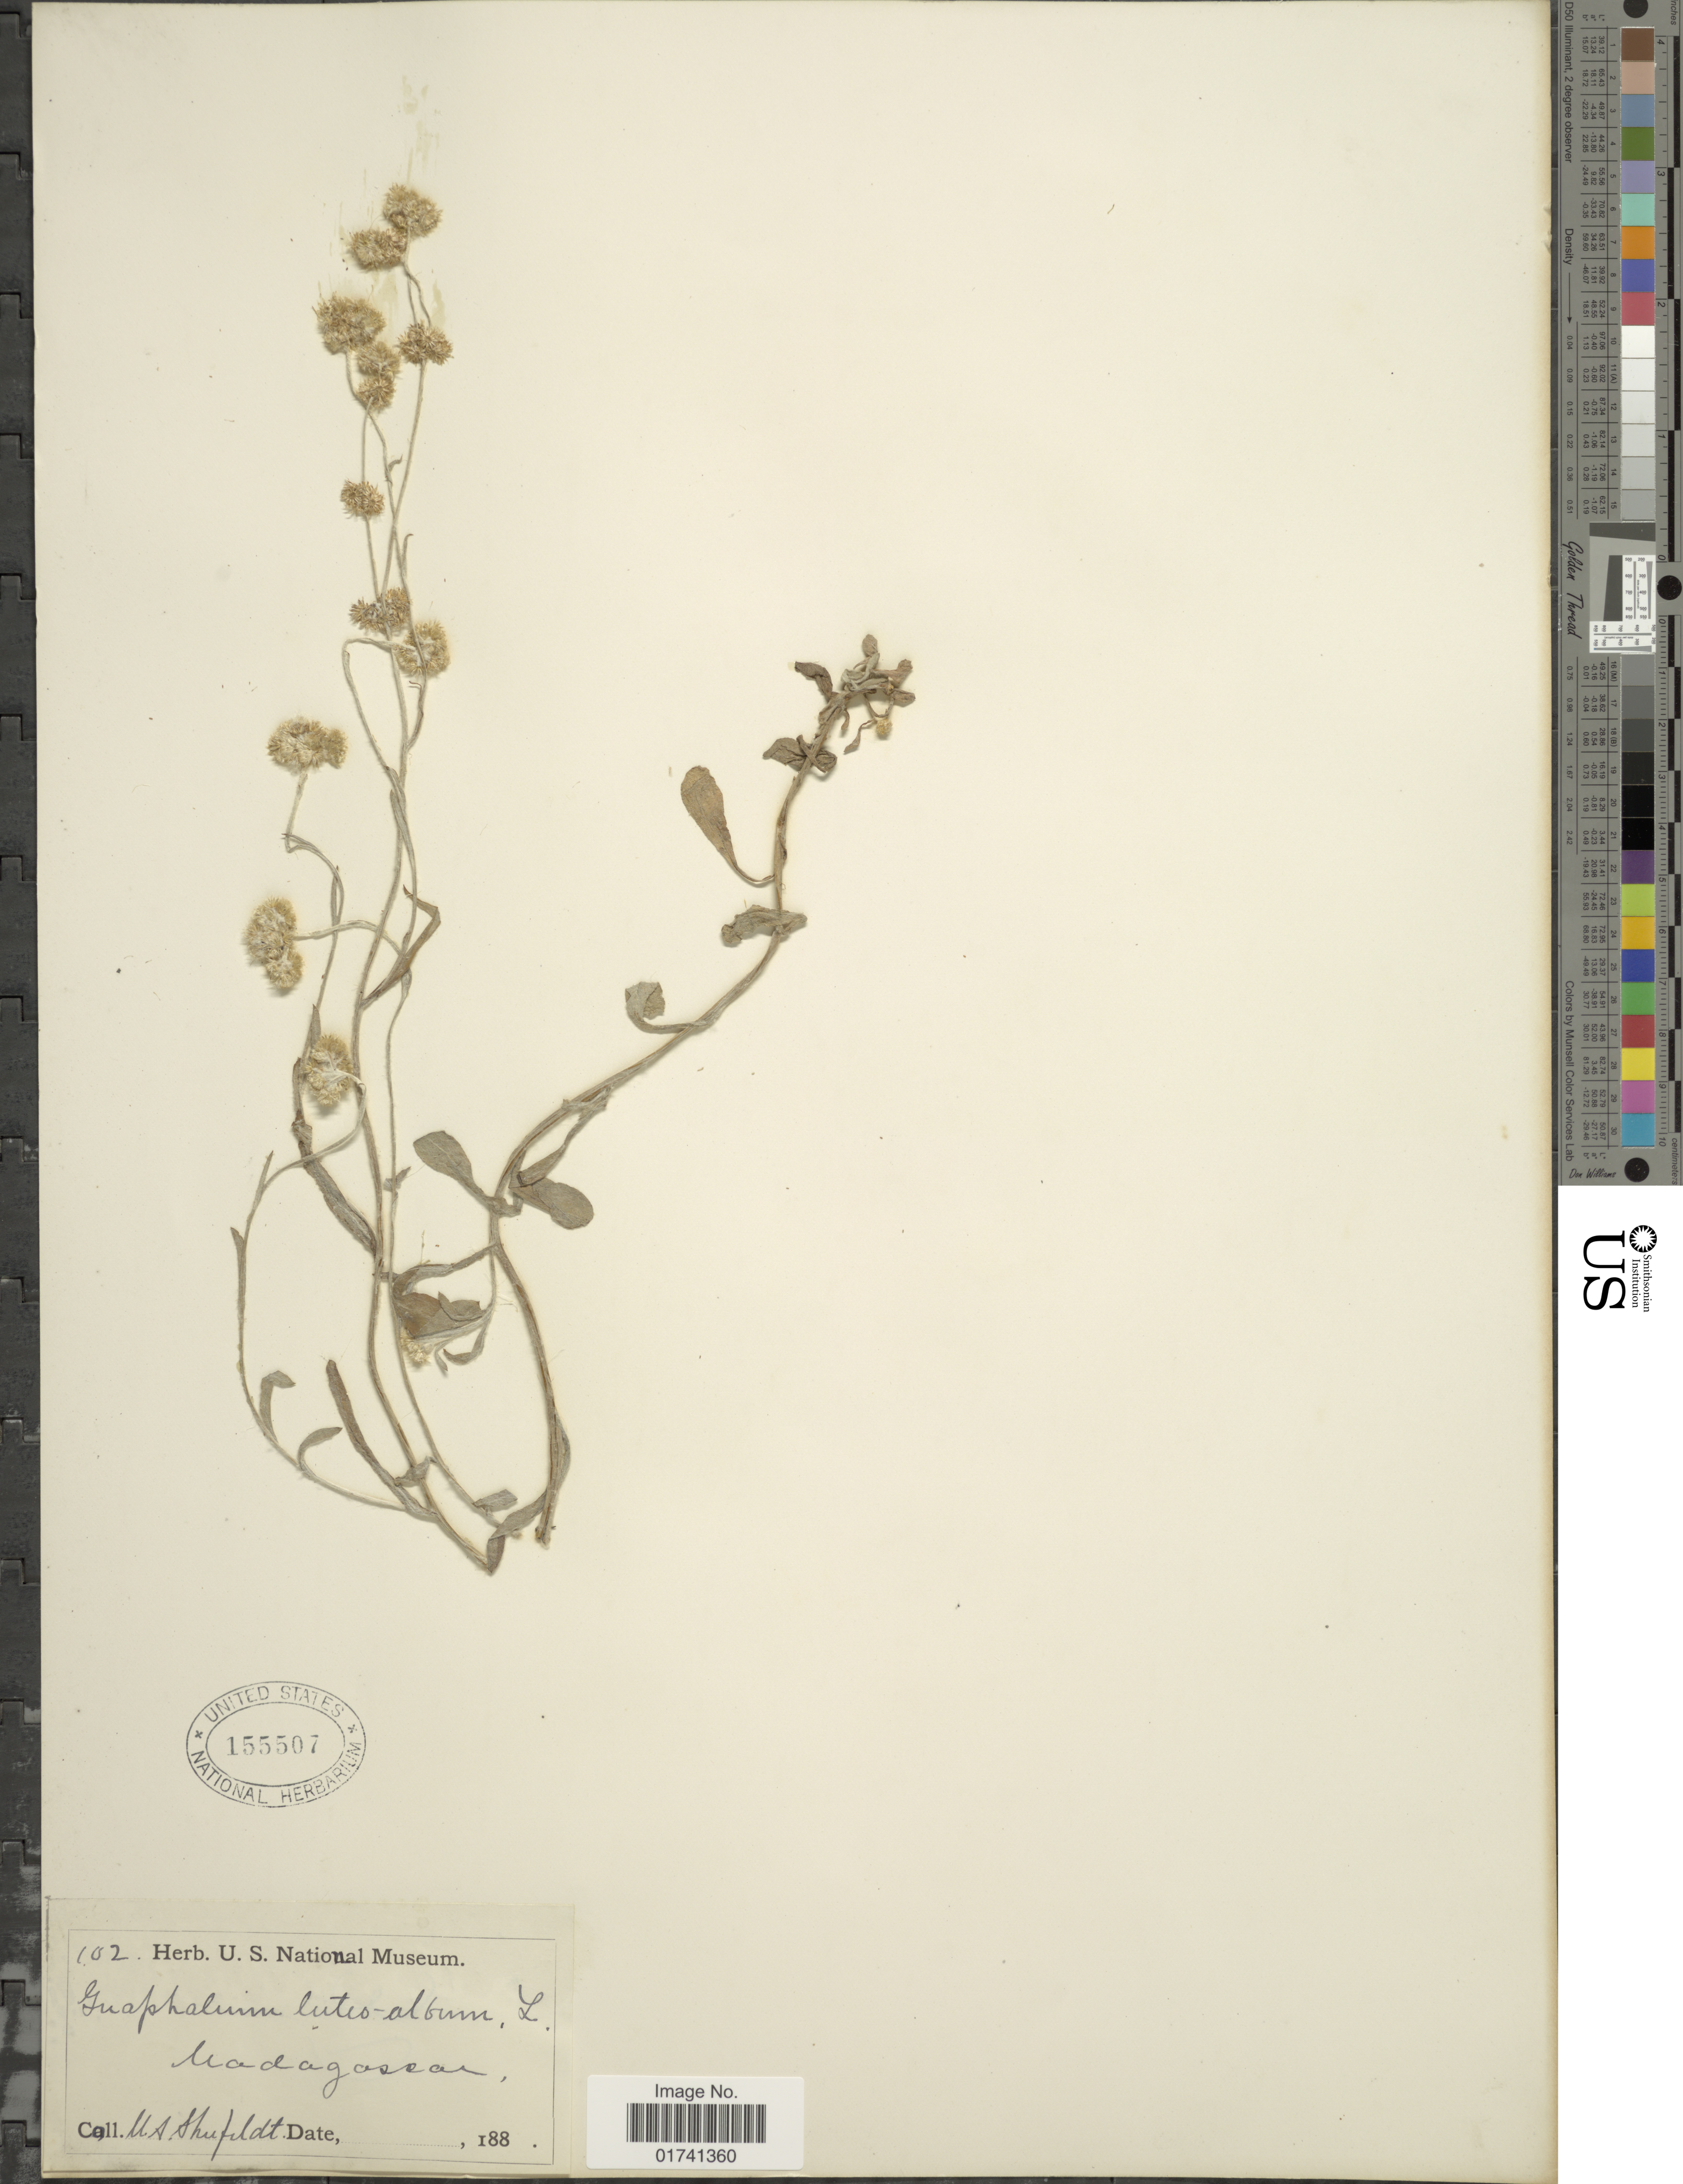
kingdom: Plantae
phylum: Tracheophyta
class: Magnoliopsida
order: Asterales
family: Asteraceae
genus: Laphangium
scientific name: Laphangium luteoalbum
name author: (L.) Tzvelev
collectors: U. Shufelat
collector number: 102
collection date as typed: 188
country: Madagascar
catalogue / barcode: US 155507